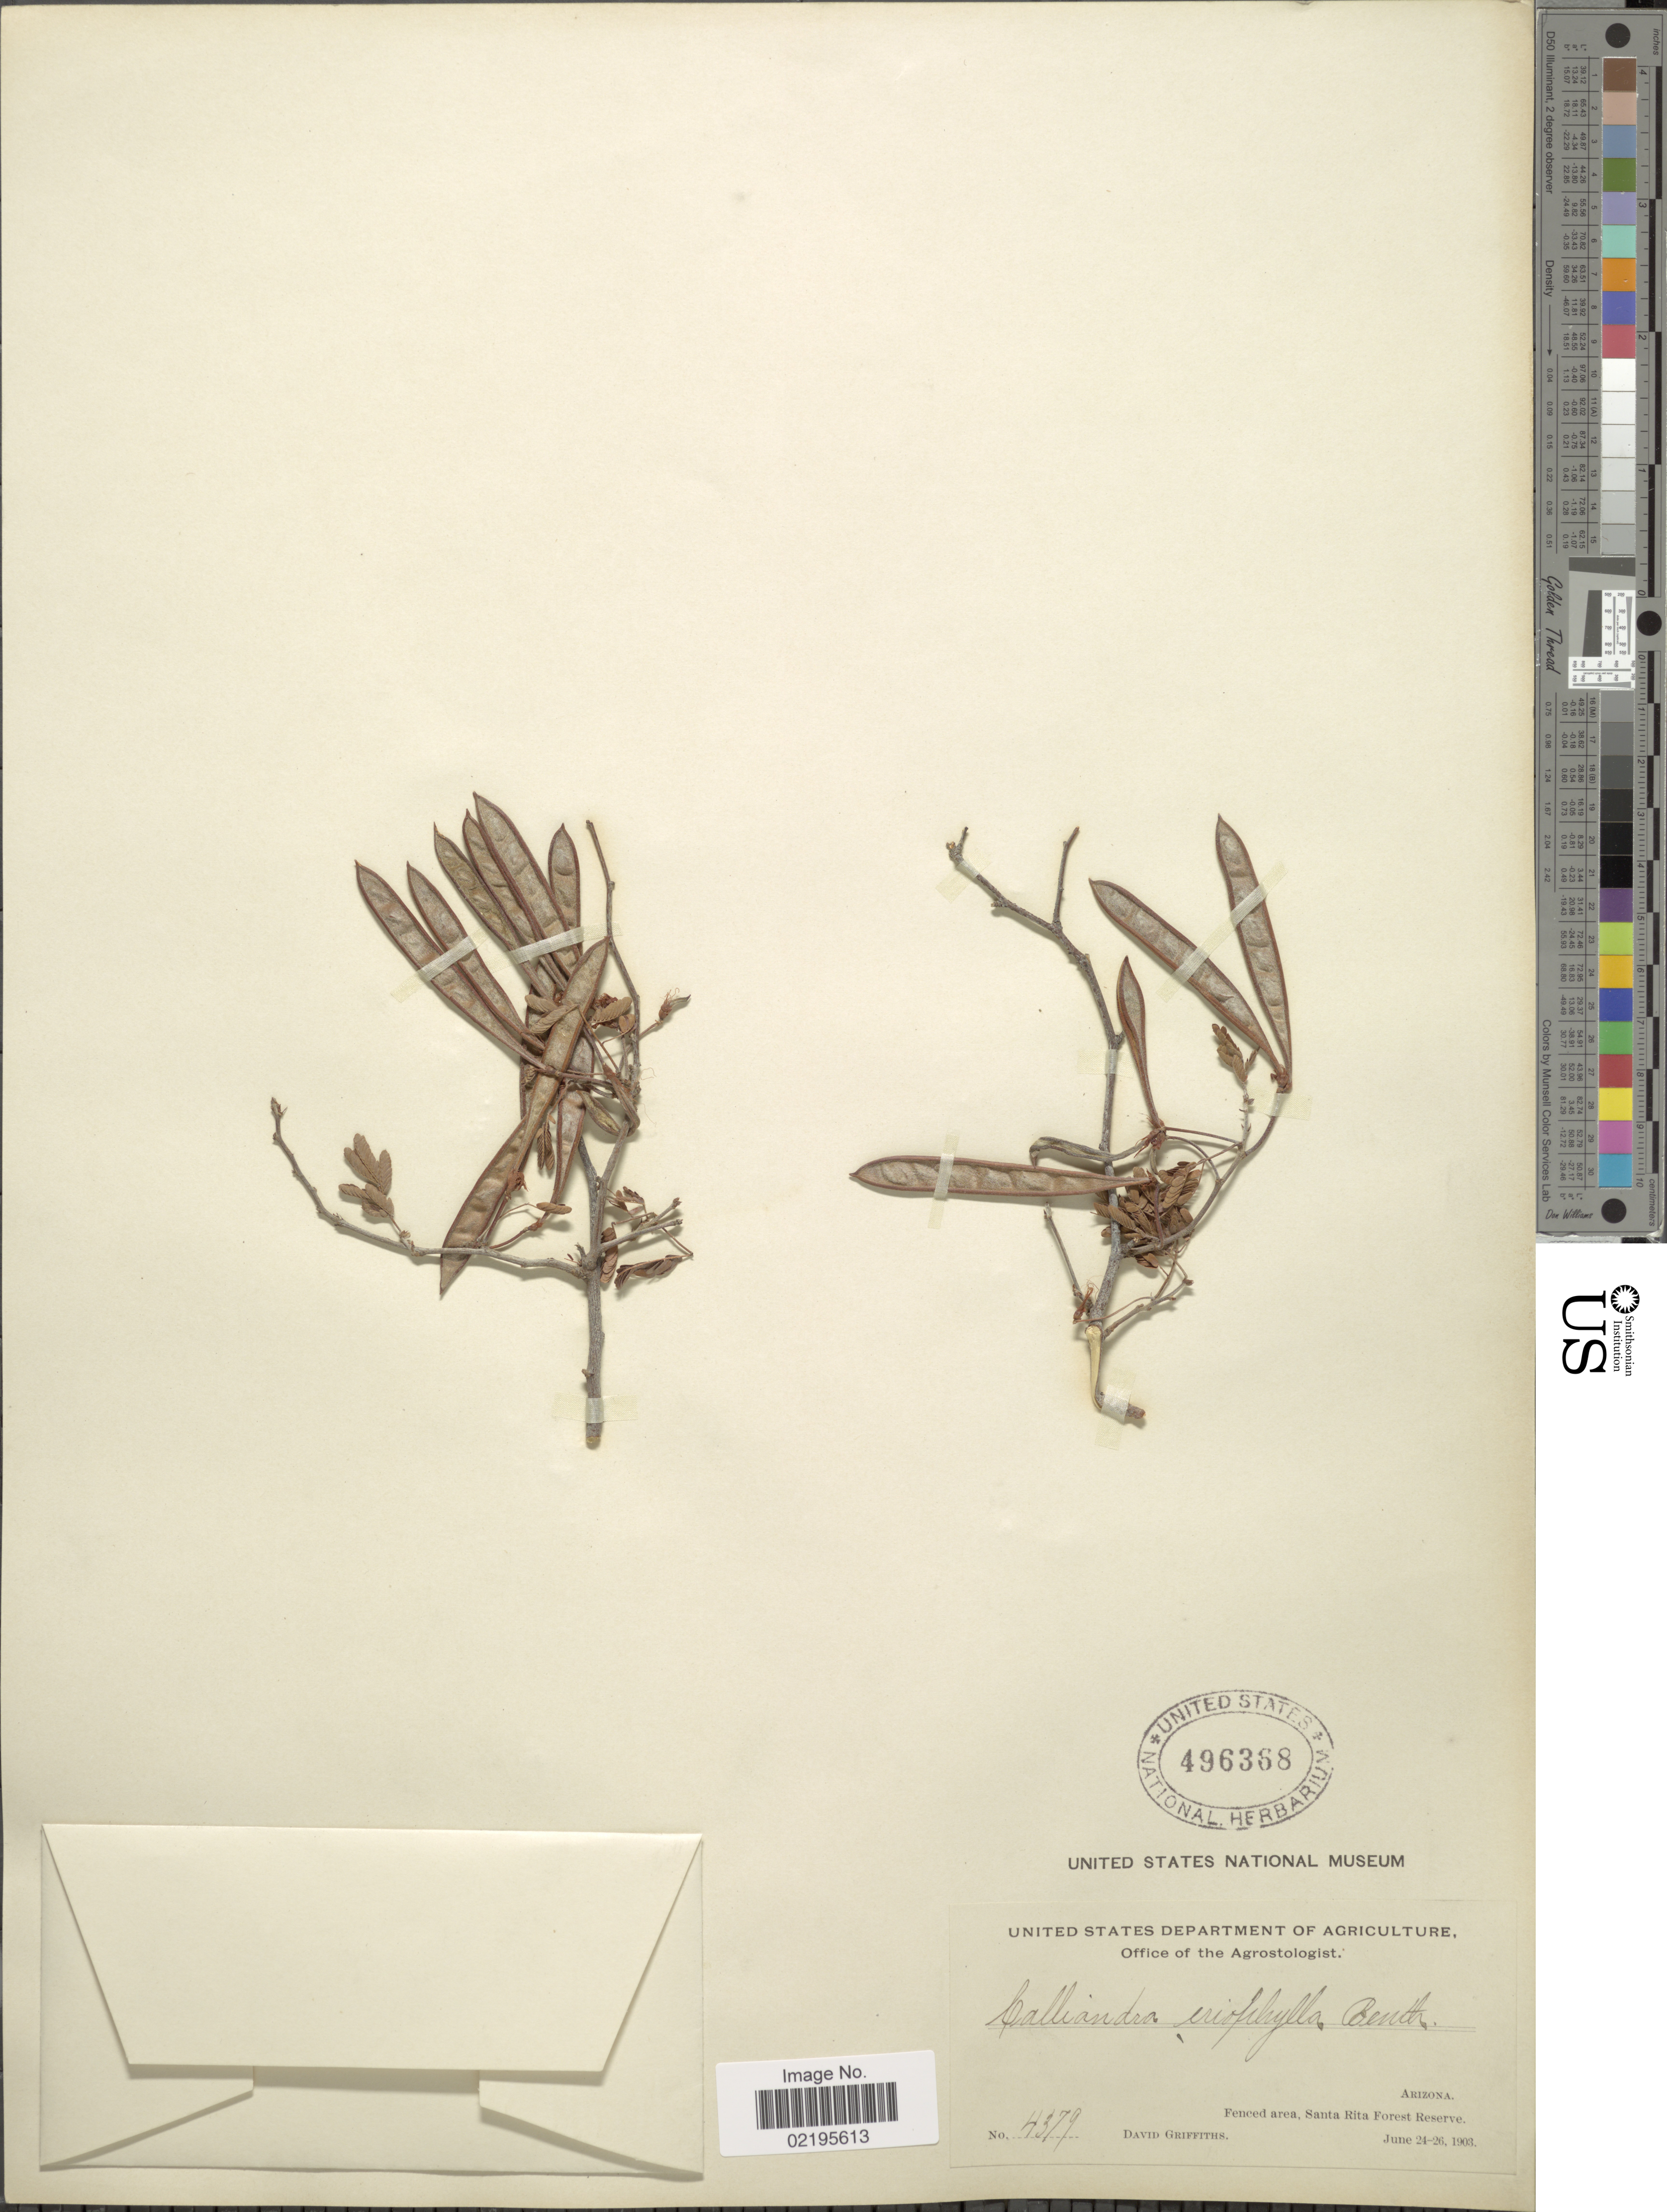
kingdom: Plantae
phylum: Tracheophyta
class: Magnoliopsida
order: Fabales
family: Fabaceae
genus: Calliandra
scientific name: Calliandra eriophylla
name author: Benth.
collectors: D. Griffiths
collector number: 4379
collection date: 1903-06-24/1903-06-26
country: United States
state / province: Arizona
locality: Fenced area, Santa Rita Forest Reserve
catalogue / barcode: US 496368